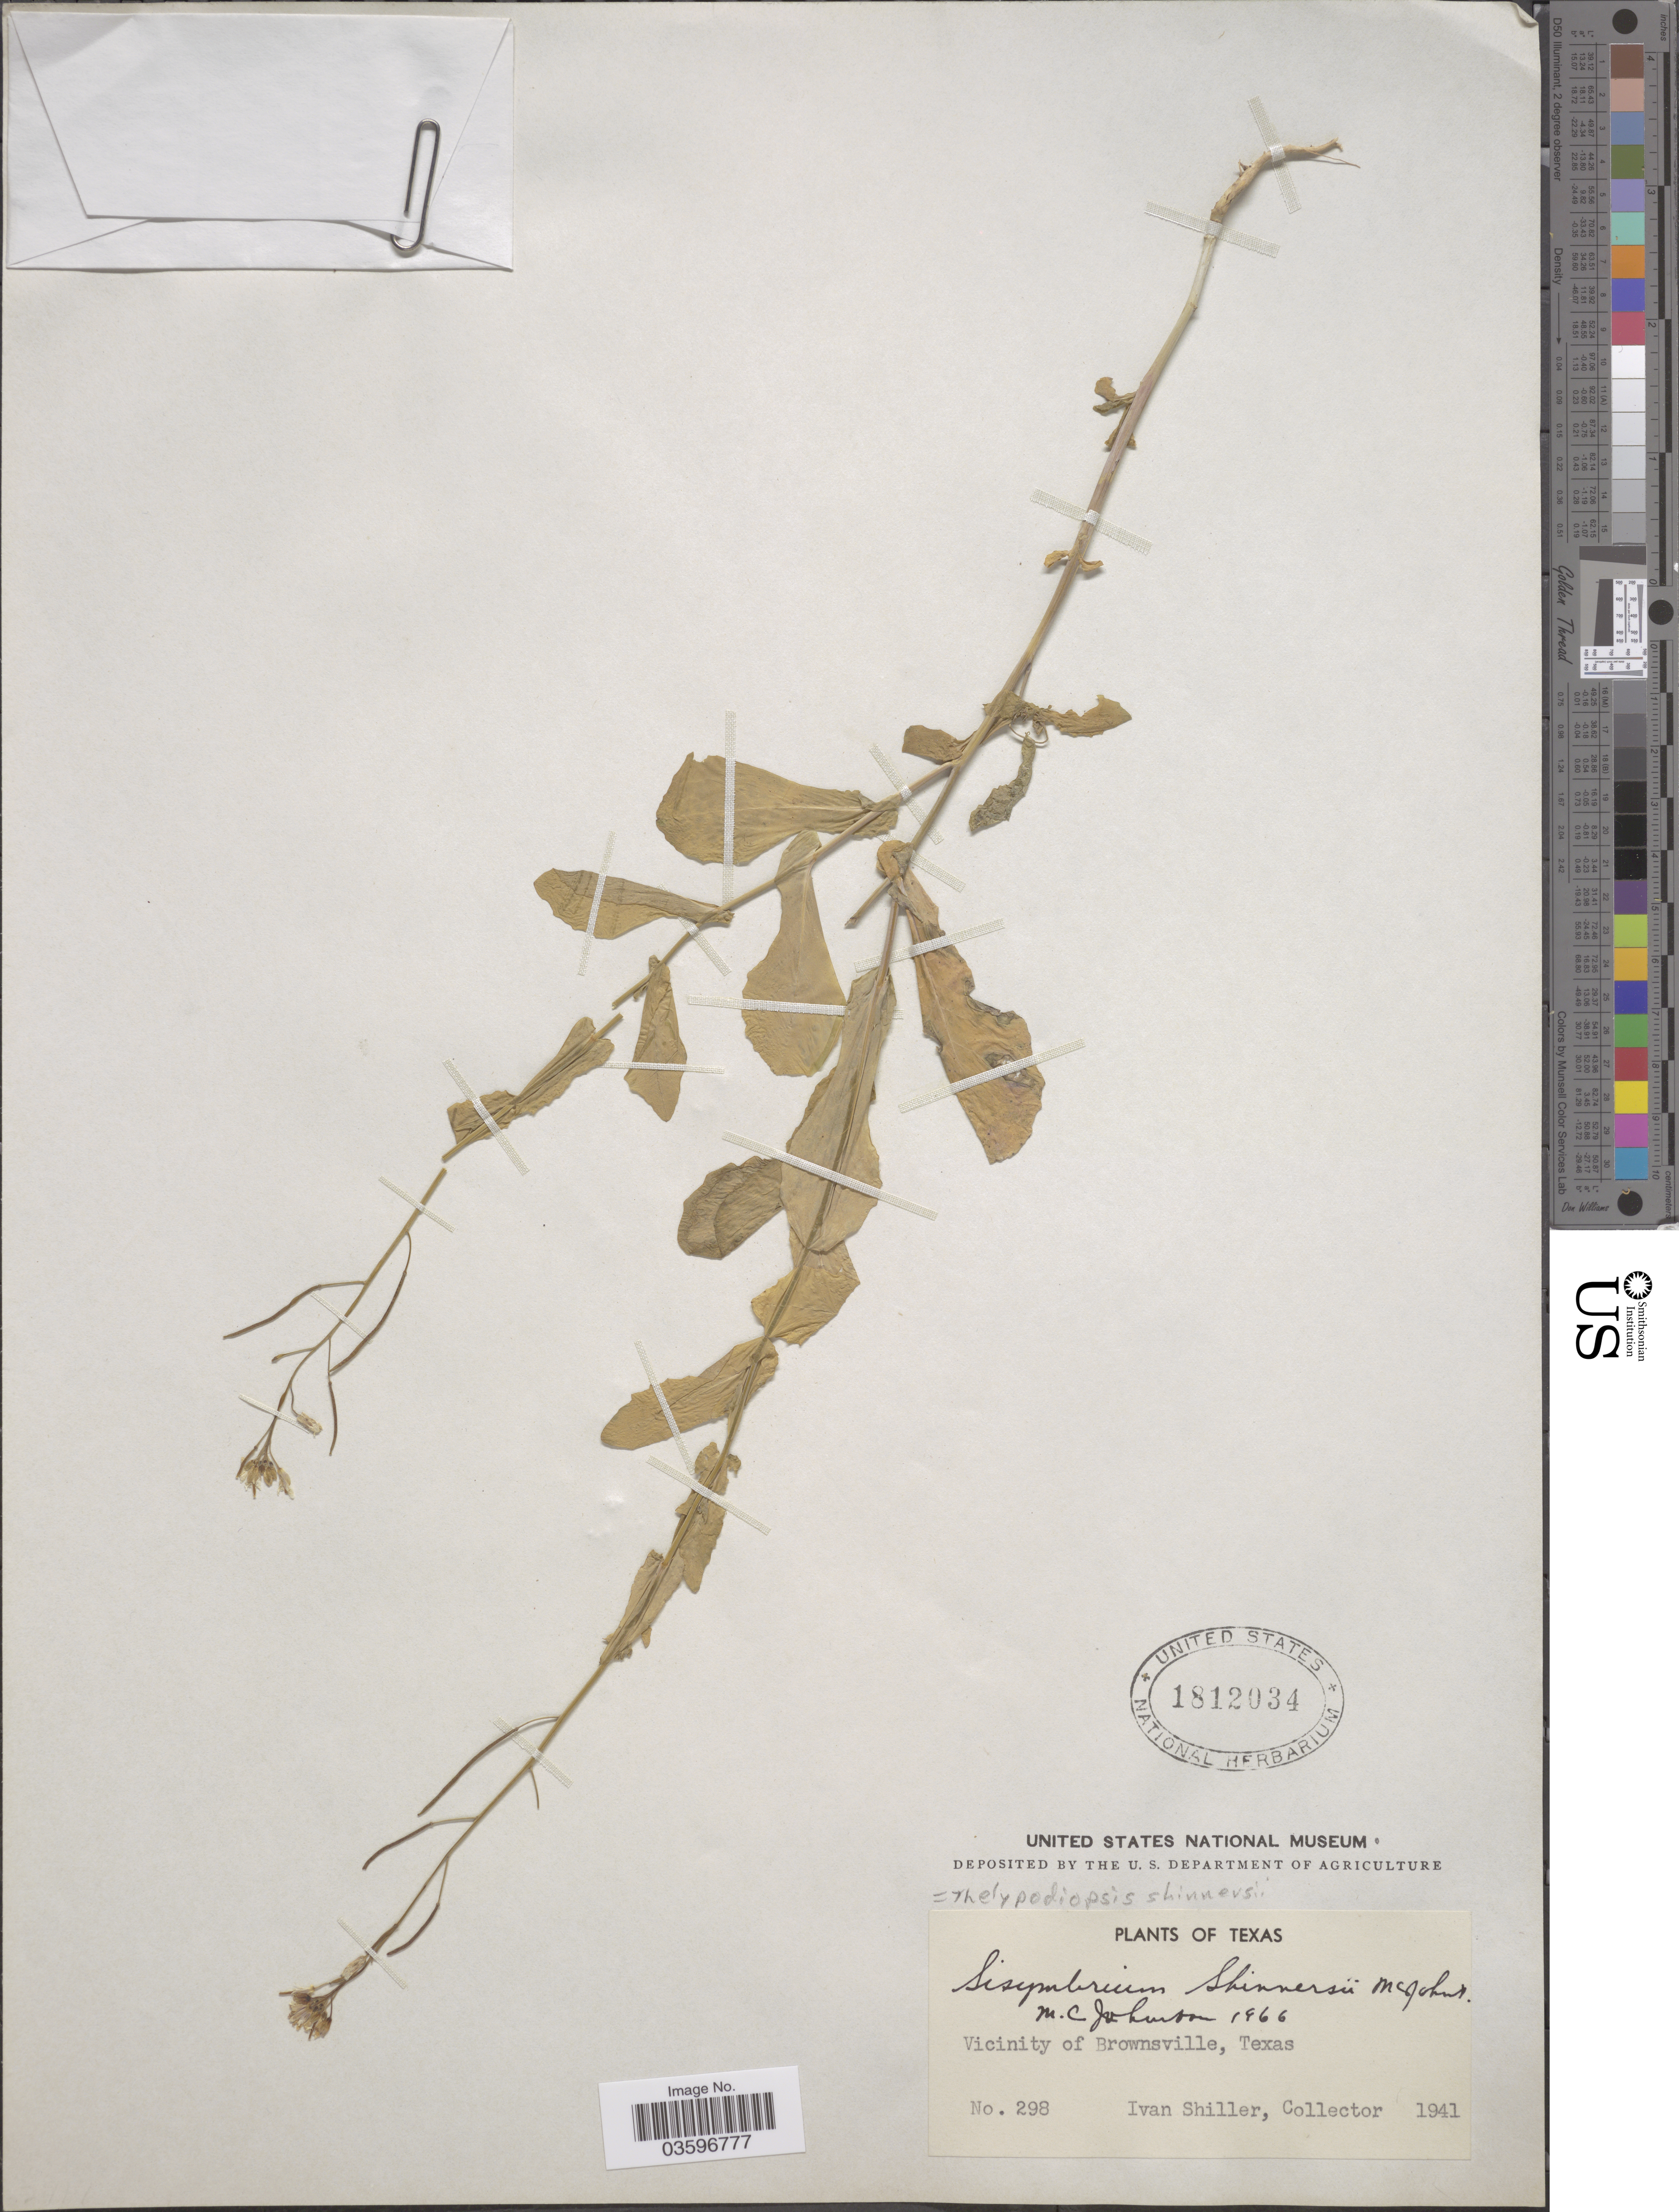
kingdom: Plantae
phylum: Tracheophyta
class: Magnoliopsida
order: Brassicales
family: Brassicaceae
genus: Thelypodiopsis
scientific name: Thelypodiopsis shinnersii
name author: (M.C. Johnst.) Rollins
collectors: I. Shiller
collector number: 298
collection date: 1941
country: United States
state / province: Texas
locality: Vicinity of Brownsville.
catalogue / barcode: US 1812034